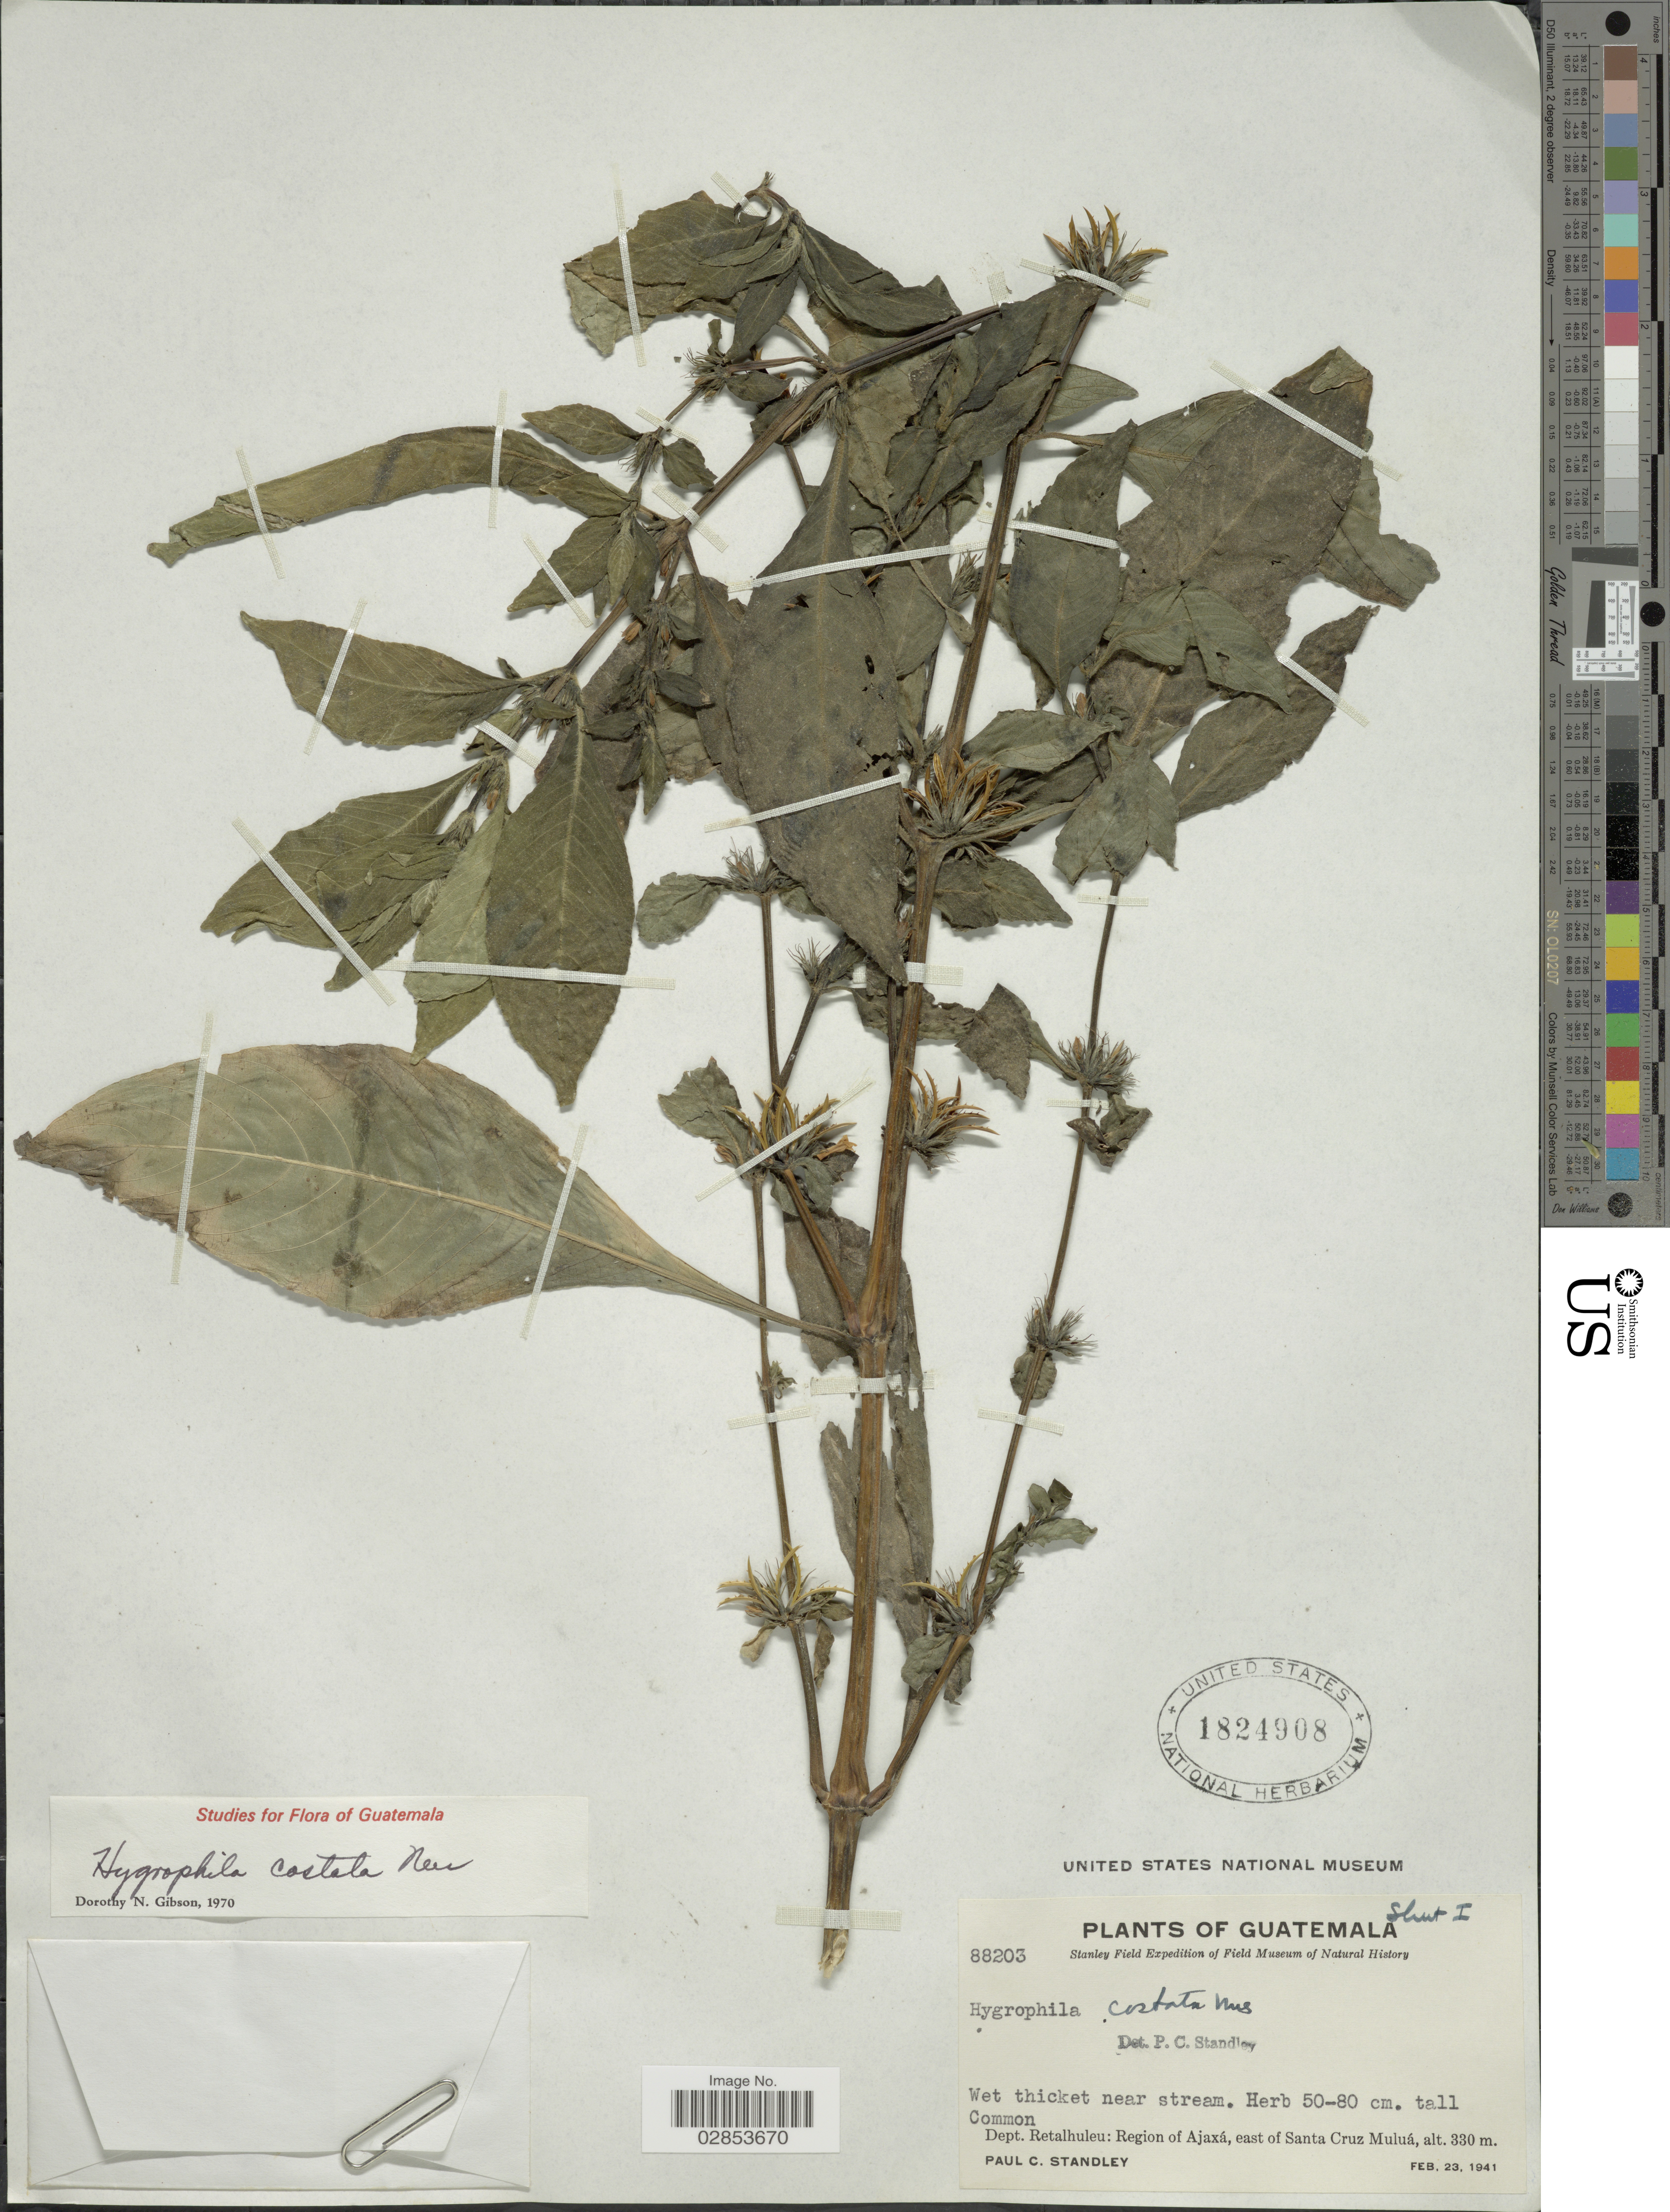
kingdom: Plantae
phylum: Tracheophyta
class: Magnoliopsida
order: Lamiales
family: Acanthaceae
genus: Hygrophila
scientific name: Hygrophila costata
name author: Nees & T. Nees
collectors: P. C. Standley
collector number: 88203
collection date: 1941-02-23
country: Guatemala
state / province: Retalhuleu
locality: Dept. Retalhuleu: Region of Ajaxá, east of Santa Cruz Muluá.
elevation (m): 330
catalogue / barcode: US 1824908